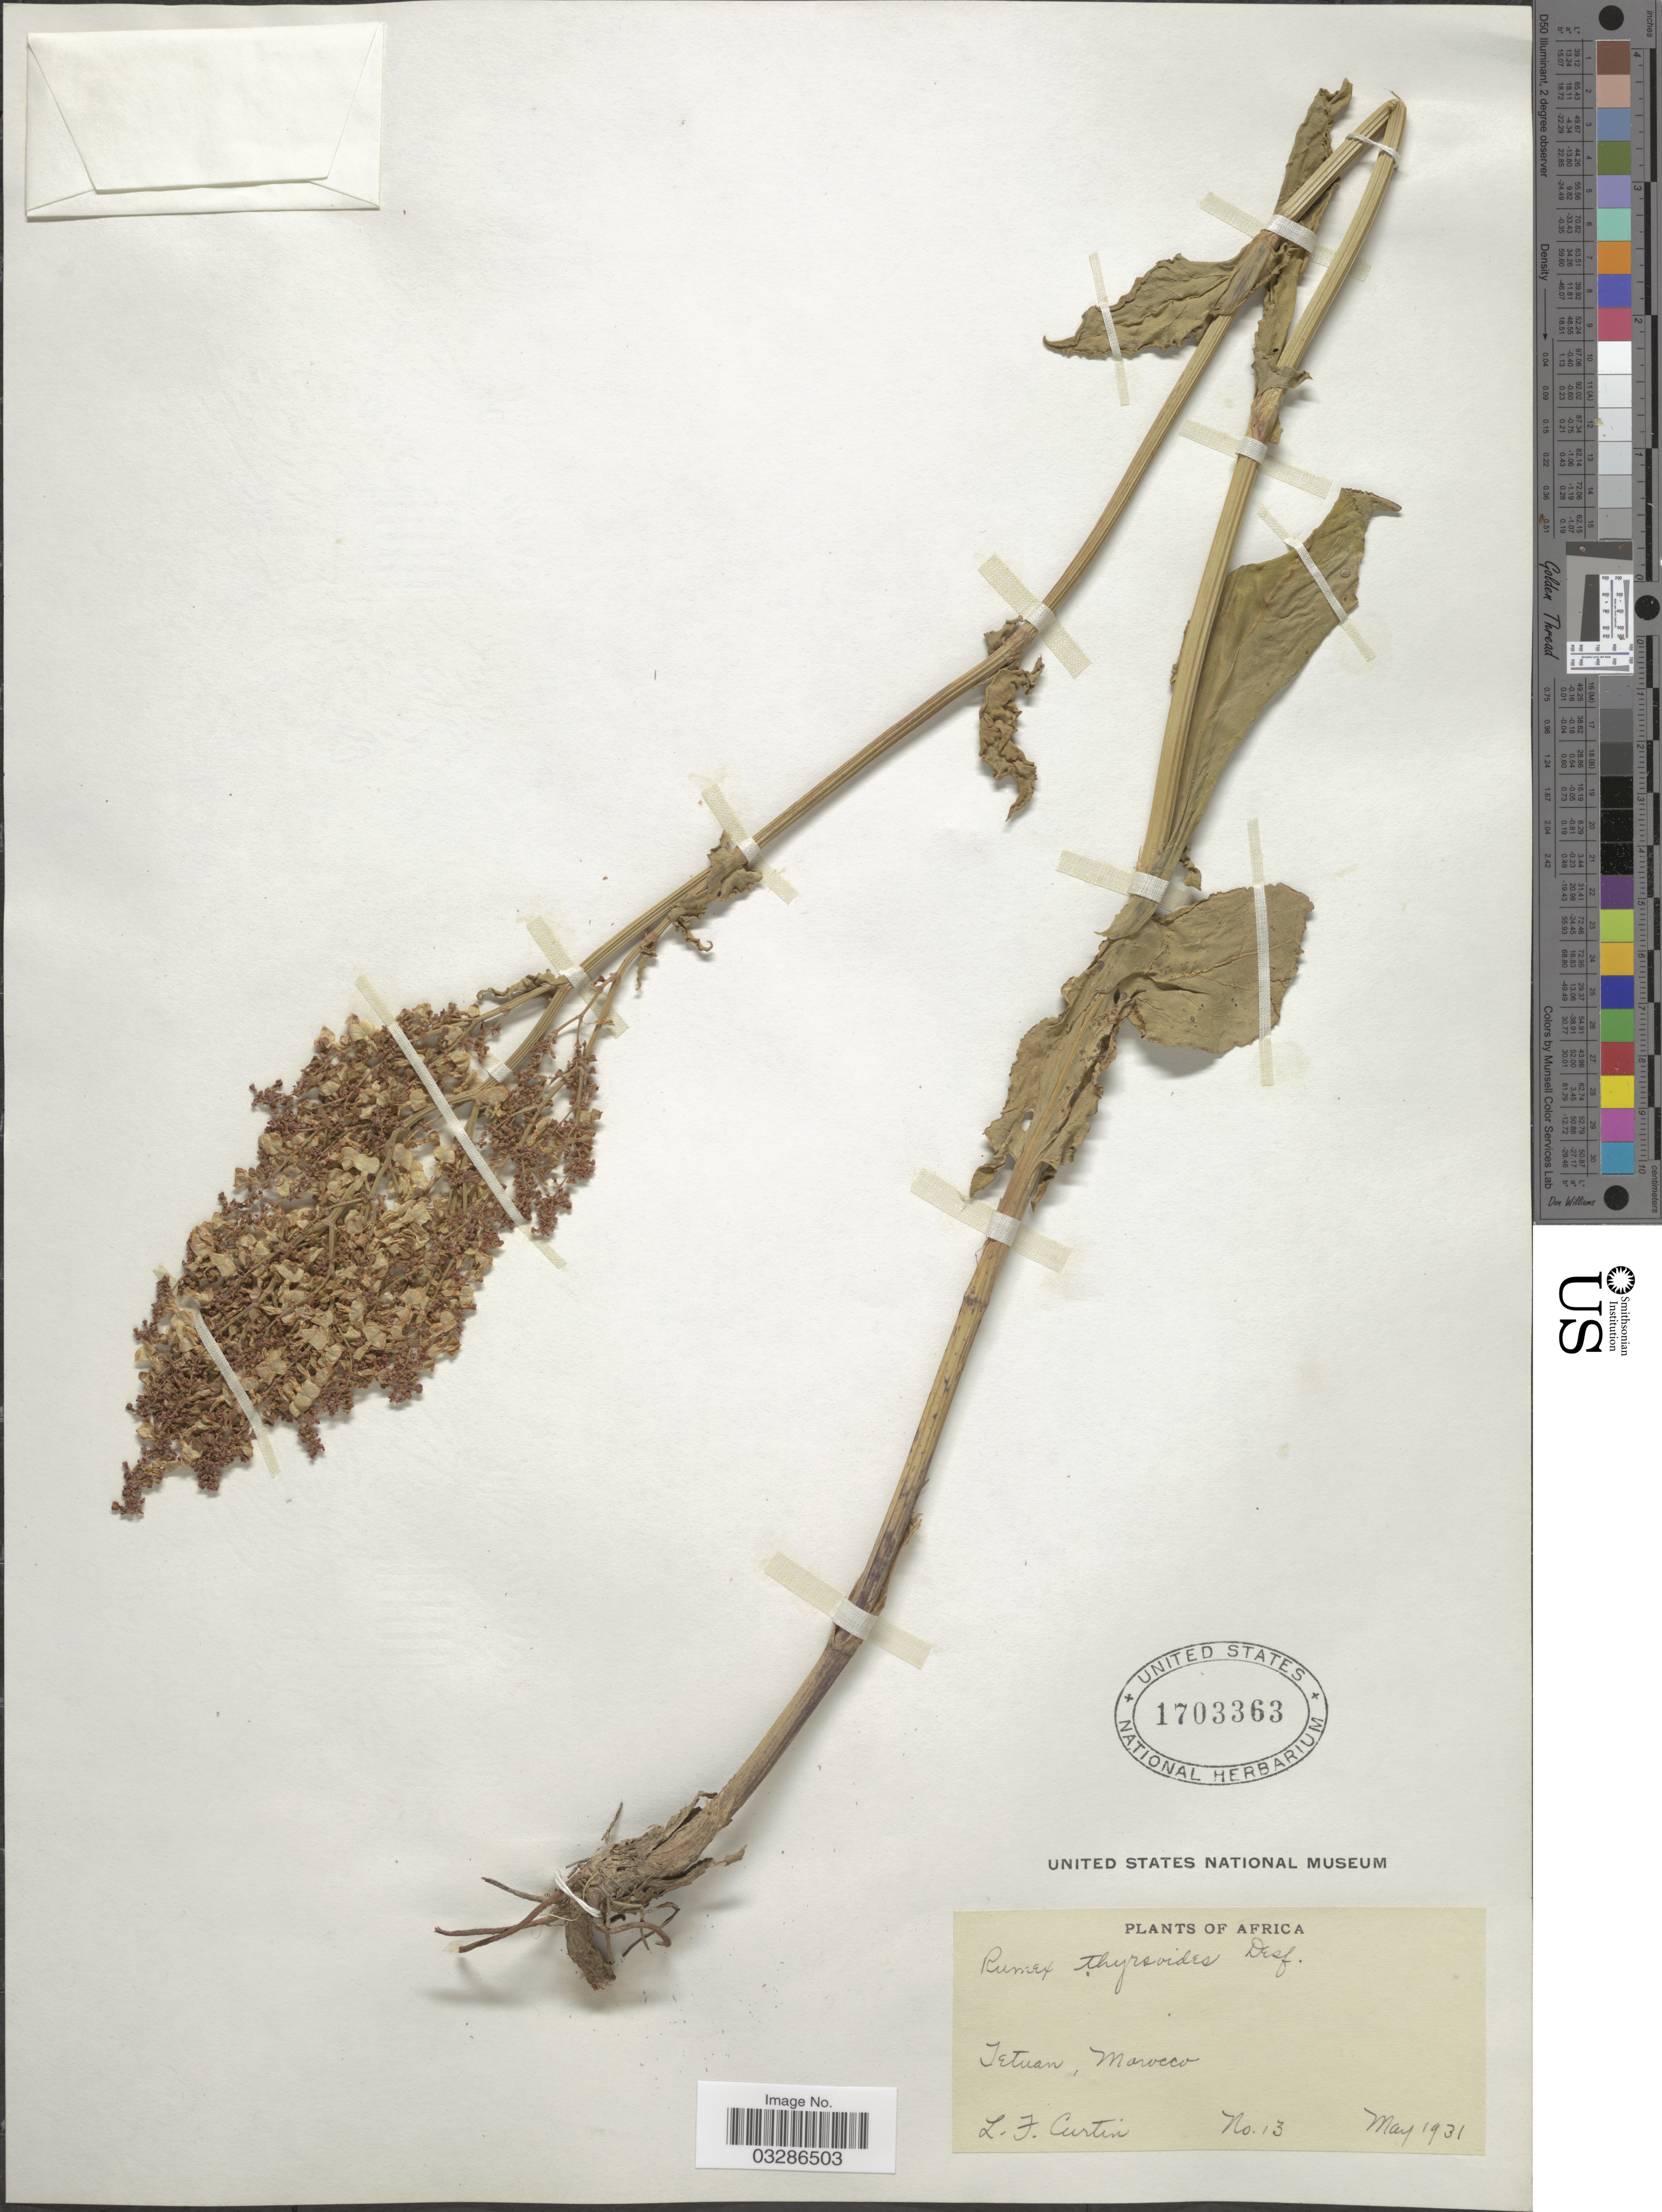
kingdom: Plantae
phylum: Tracheophyta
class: Magnoliopsida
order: Caryophyllales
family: Polygonaceae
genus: Rumex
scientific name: Rumex thyrsoides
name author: Desf.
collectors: L. Curtin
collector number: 13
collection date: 1931-05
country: Morocco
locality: Ietuan.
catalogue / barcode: US 1703363